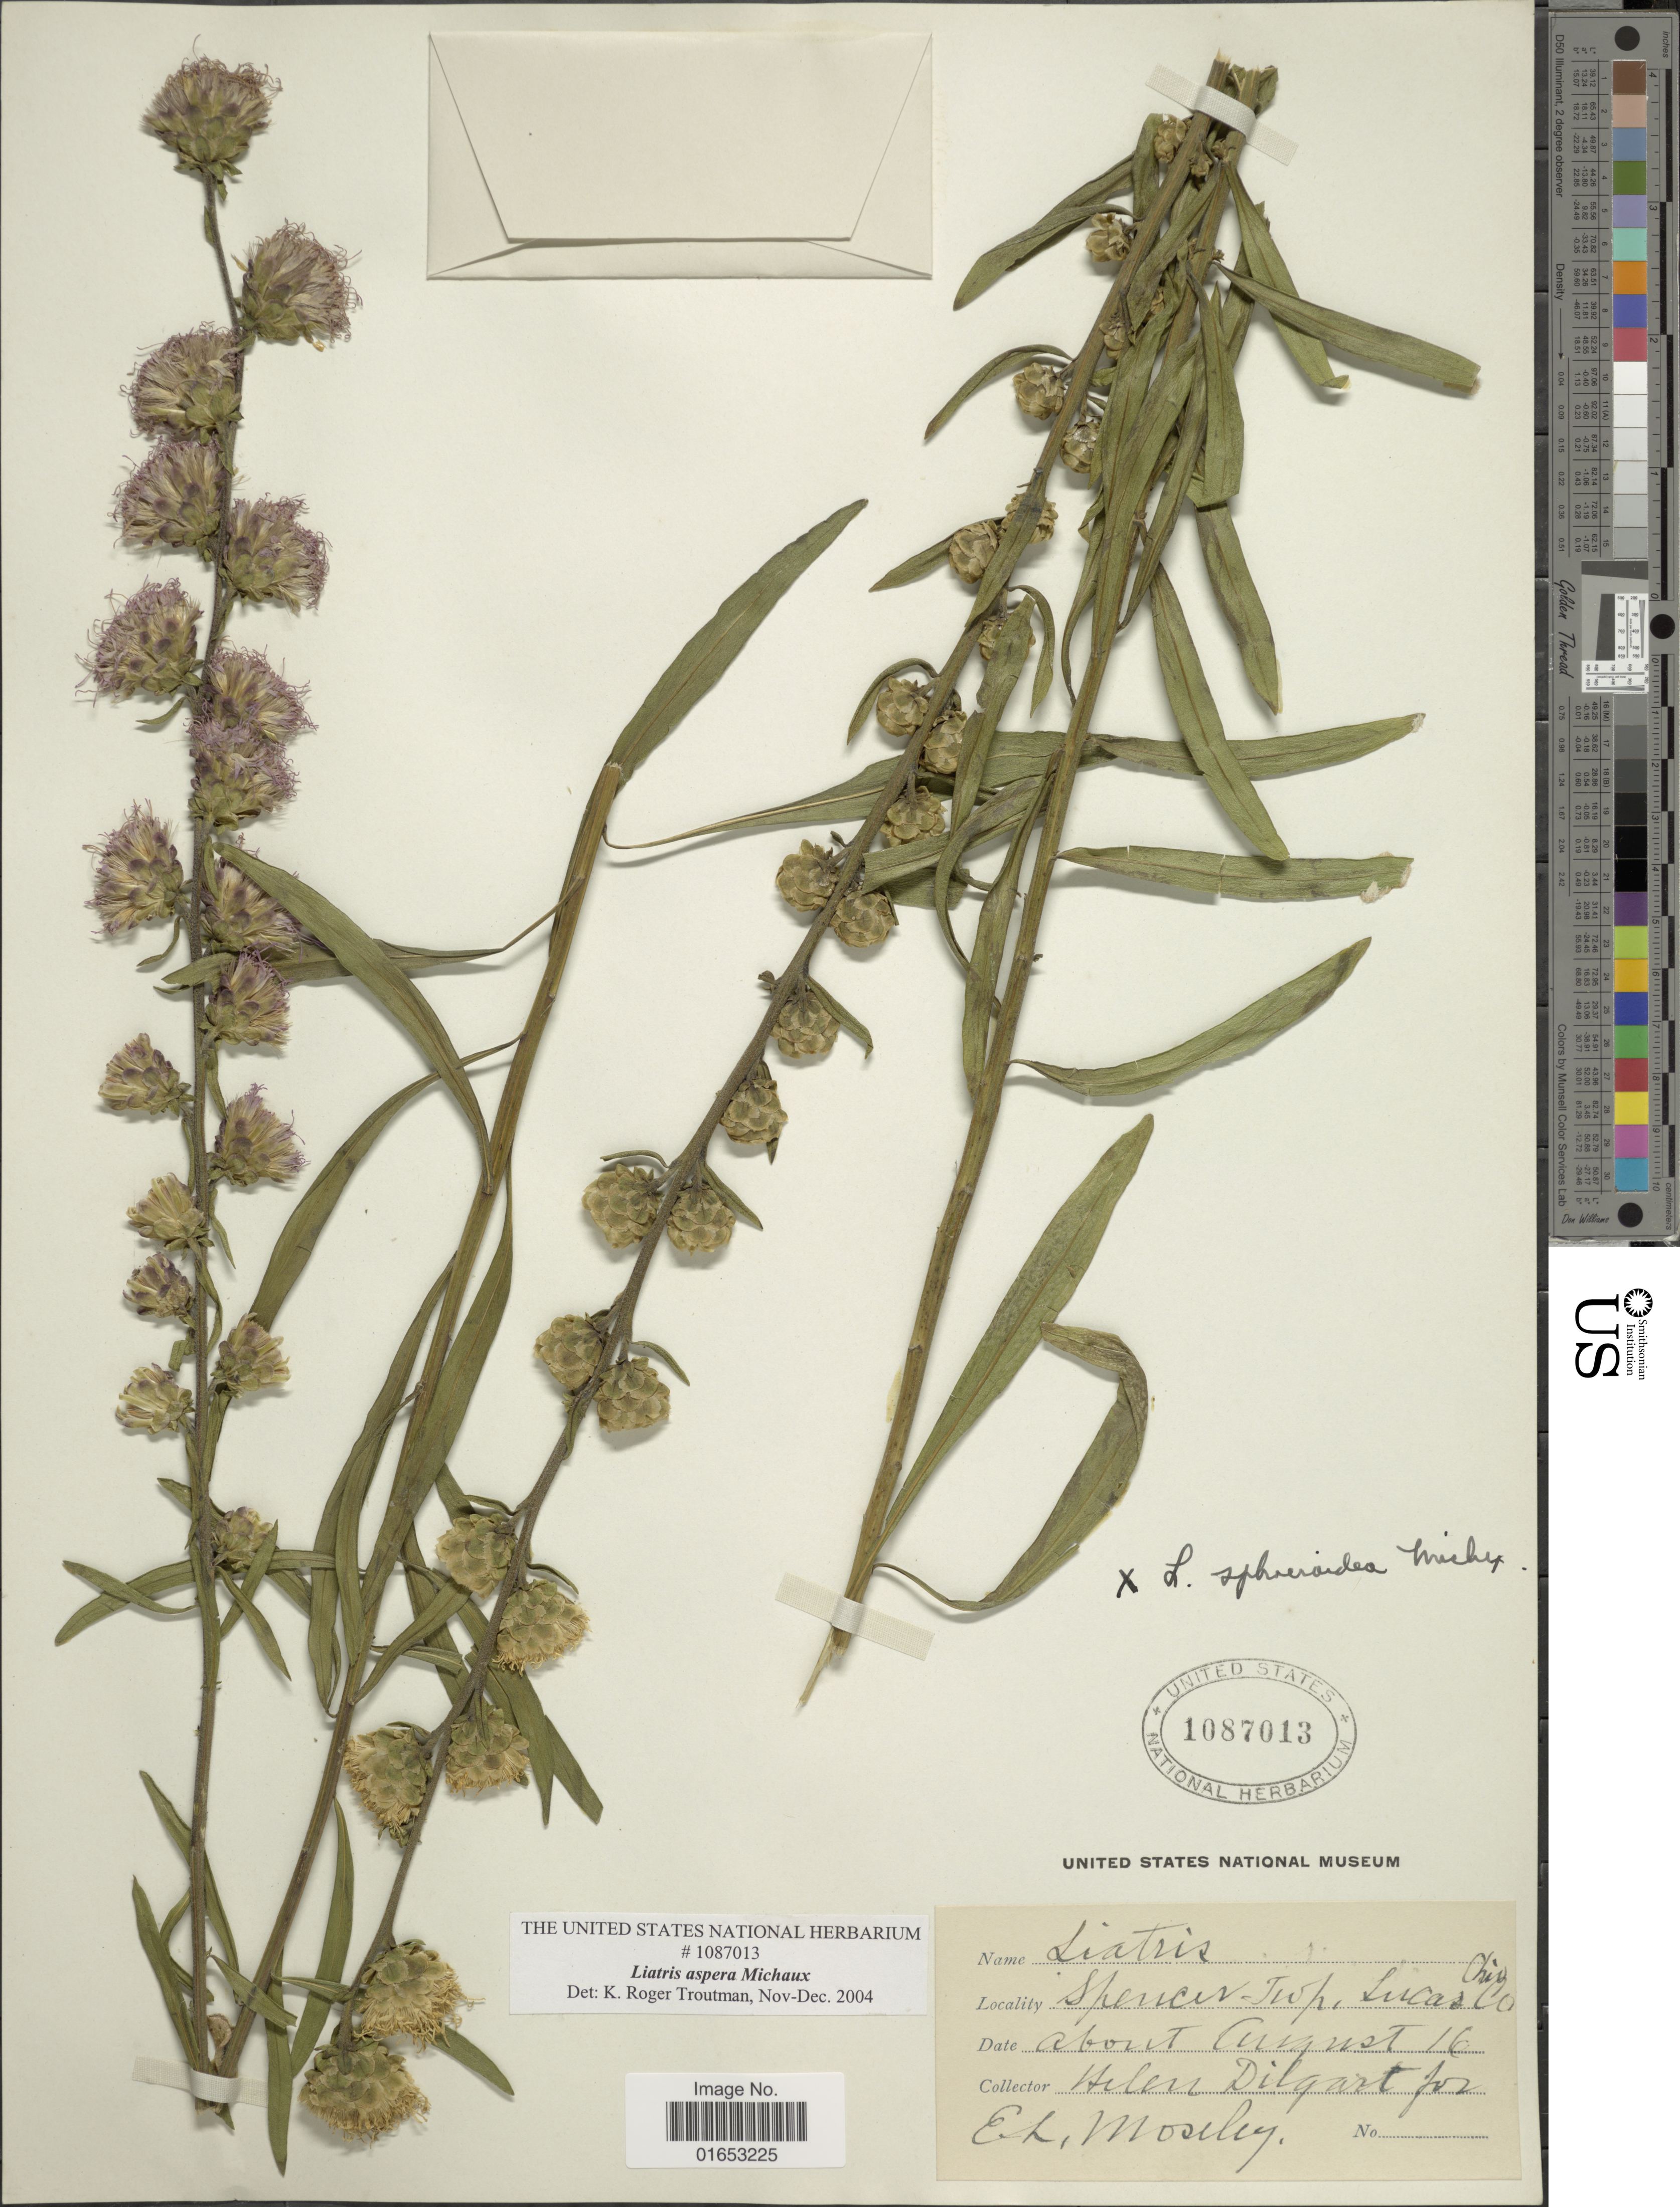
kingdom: Plantae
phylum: Tracheophyta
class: Magnoliopsida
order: Asterales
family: Asteraceae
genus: Liatris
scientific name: Liatris aspera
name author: Michx.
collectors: H. Dilgart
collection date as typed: Transcribed d/m/y: /8/16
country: United States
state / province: Ohio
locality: Shencir Twp. Lucas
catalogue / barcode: US 1087013